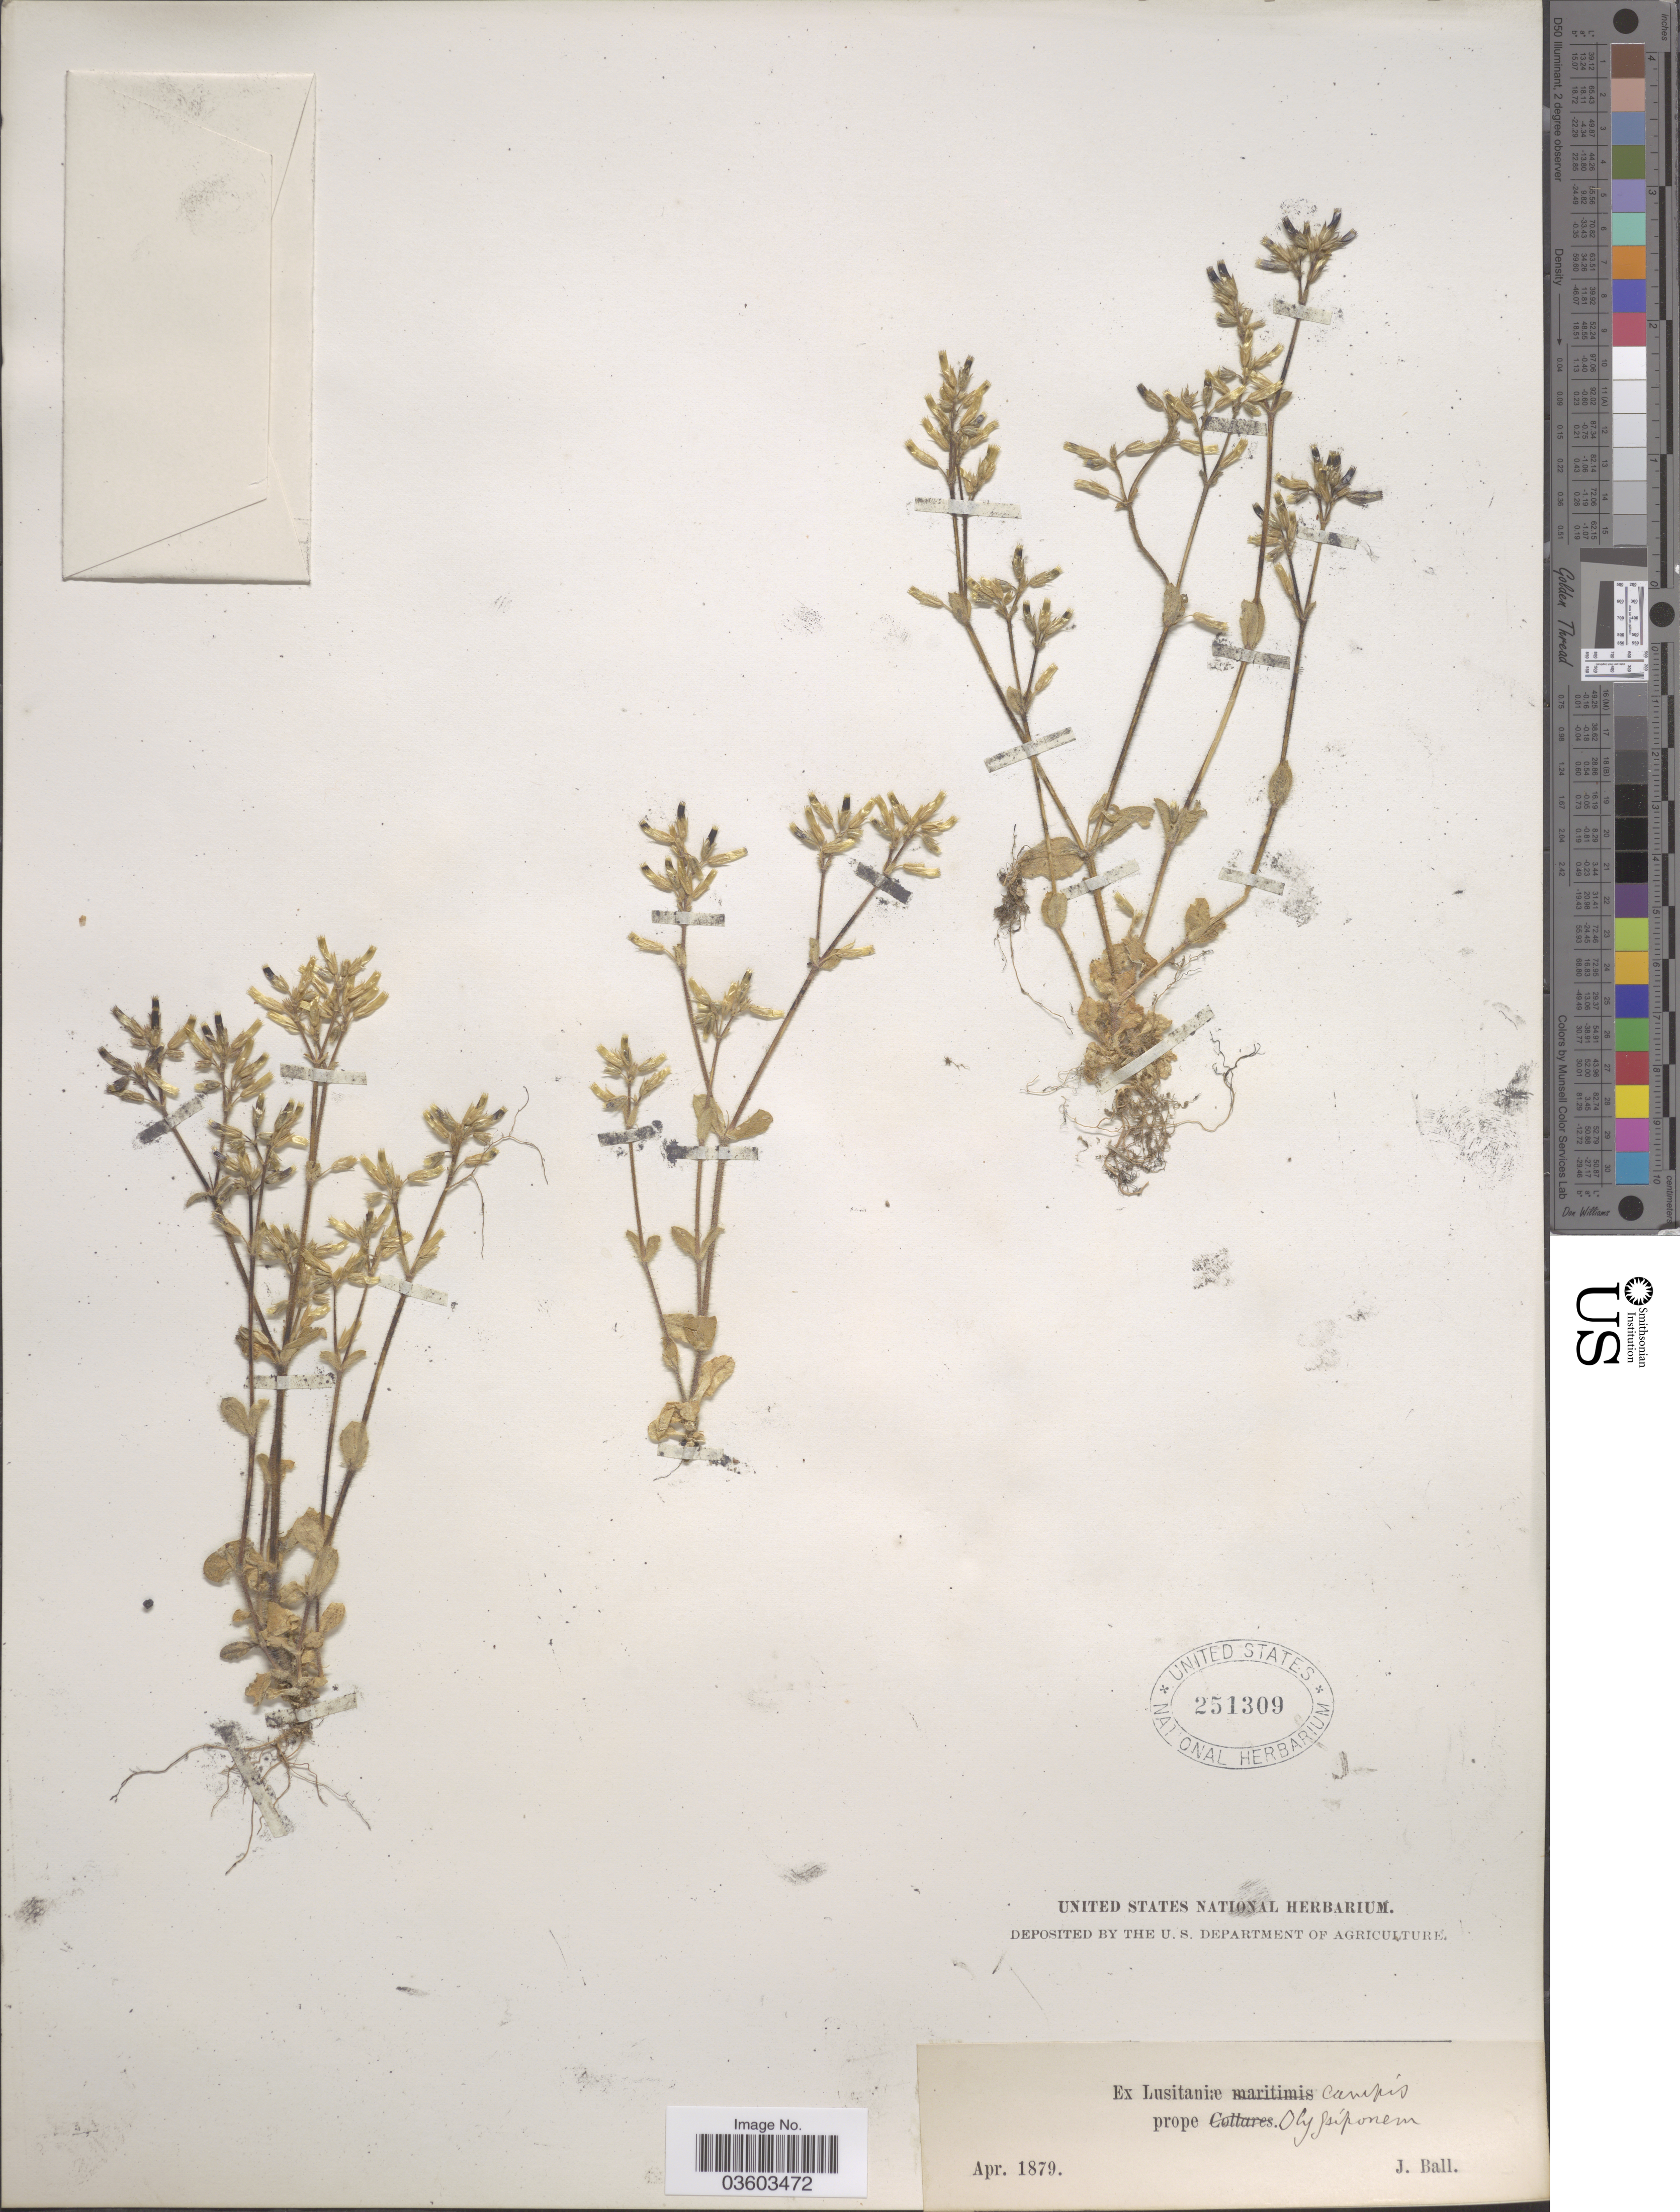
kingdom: Plantae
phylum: Tracheophyta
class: Magnoliopsida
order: Caryophyllales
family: Caryophyllaceae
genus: Cerastium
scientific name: Cerastium sp.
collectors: J. Ball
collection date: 1879-04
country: Portugal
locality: Ex Lusitaniæ campis prope Olyssiponem.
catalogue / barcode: US 251309